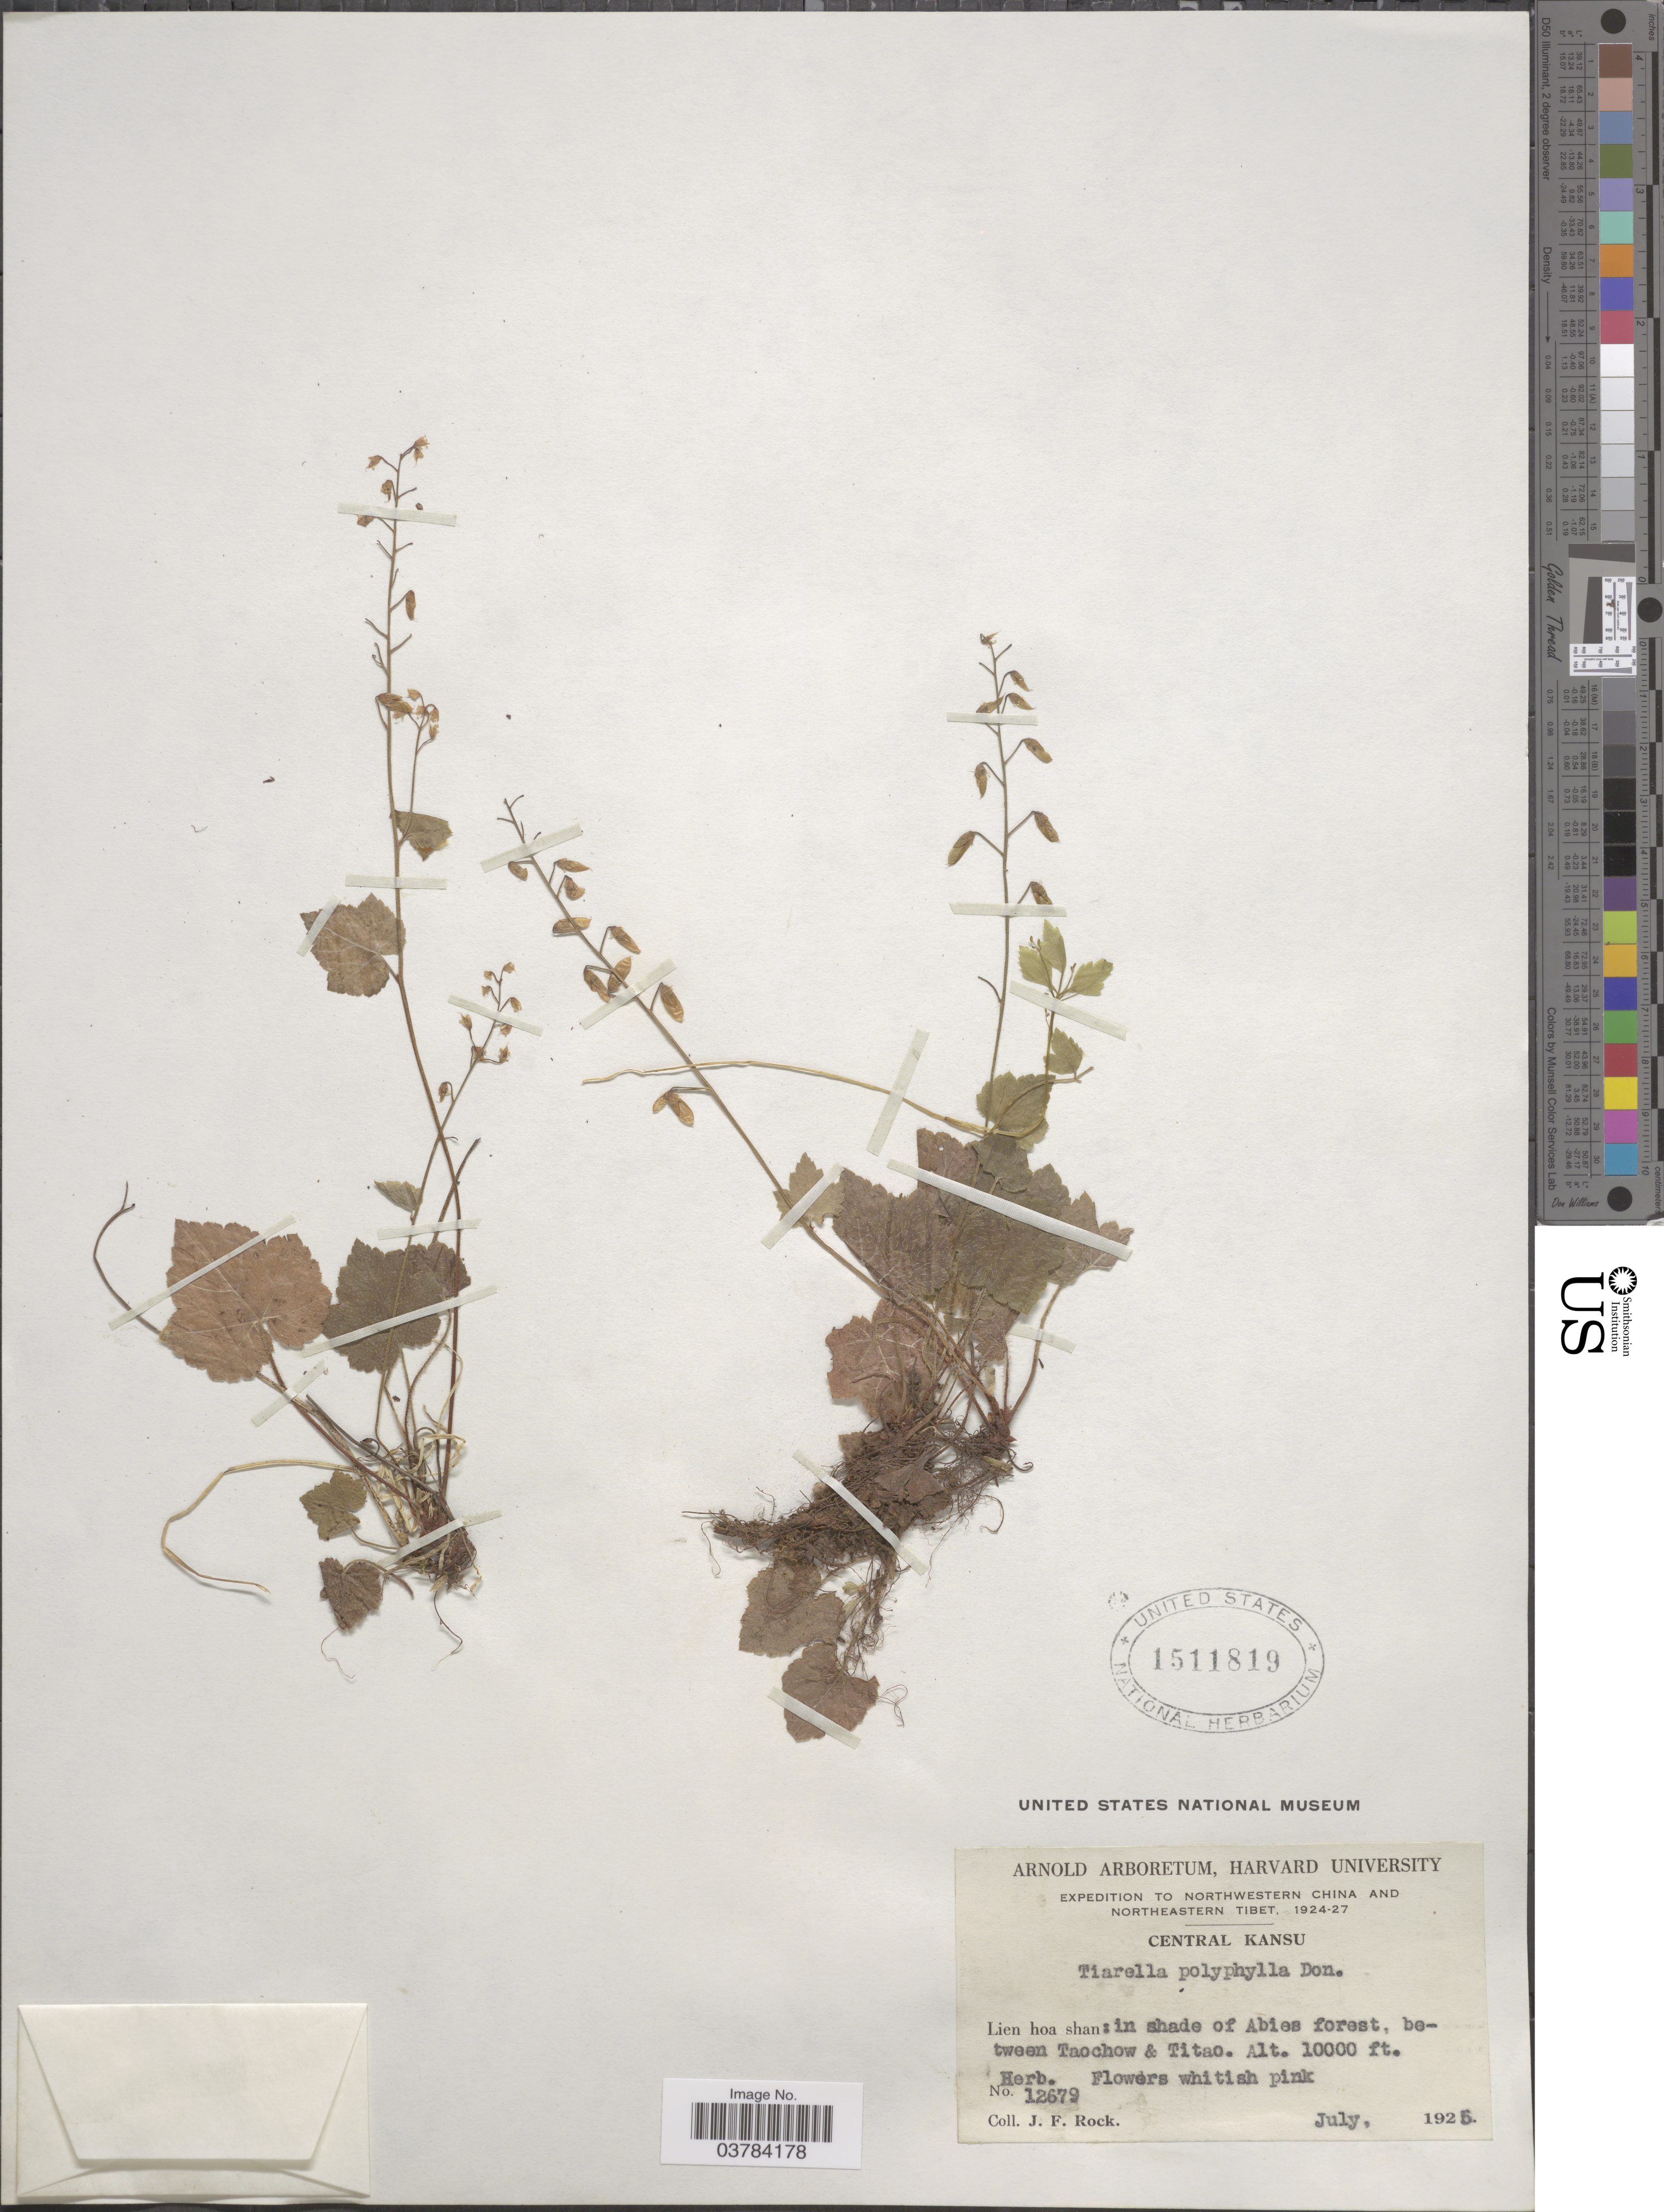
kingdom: Plantae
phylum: Tracheophyta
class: Magnoliopsida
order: Saxifragales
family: Saxifragaceae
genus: Tiarella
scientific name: Tiarella polyphylla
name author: D. Don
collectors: J. Rock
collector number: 12679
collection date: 1925-07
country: China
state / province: Gansu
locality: Expedition To Northwestern China And Northeastern Tibet. Central Kansu. Lien hoa shan: in shade of Abies forest, between Taochow & Titao.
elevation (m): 3048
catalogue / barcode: US 1511819